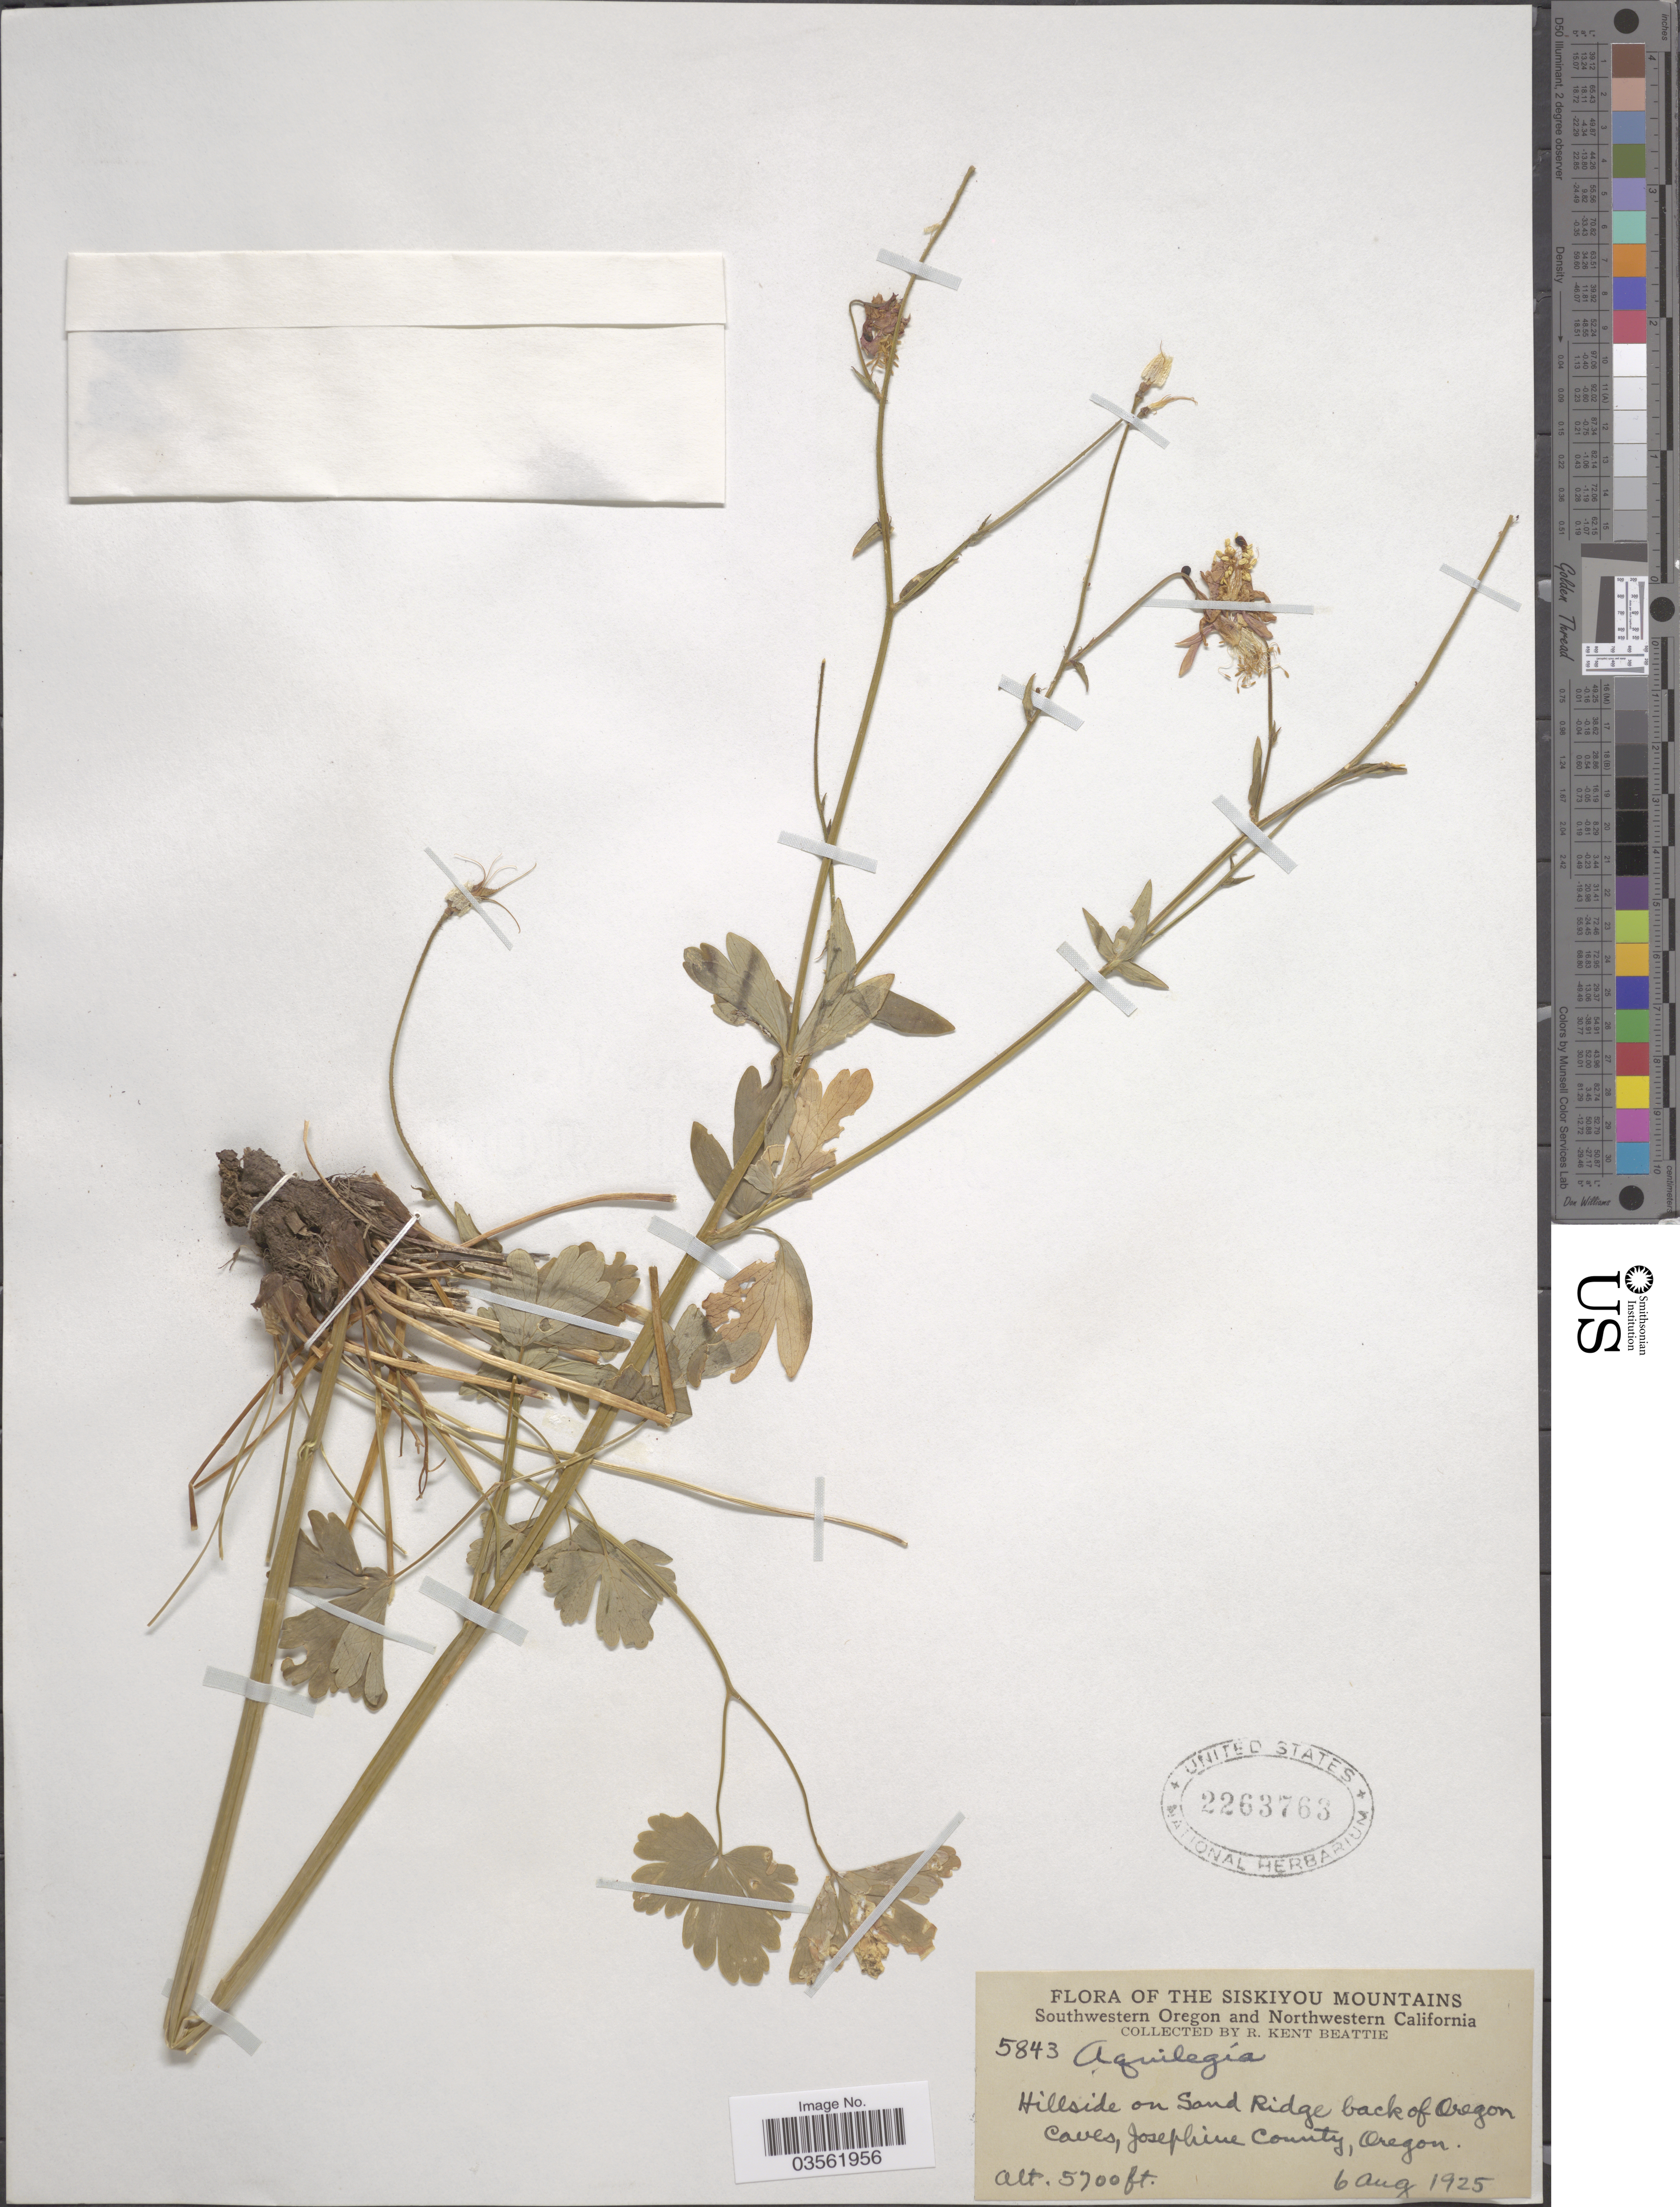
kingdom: Plantae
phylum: Tracheophyta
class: Magnoliopsida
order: Ranunculales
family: Ranunculaceae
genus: Aquilegia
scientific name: Aquilegia sp.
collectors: R. K. Beattie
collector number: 5843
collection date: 1925-08-06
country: United States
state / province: Oregon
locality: The Siskiyou Mountains. Southwestern Oregon. Hillside on Sand Ridge back of Oregon Caves, Josephine County.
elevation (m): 1737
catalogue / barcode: US 2263763